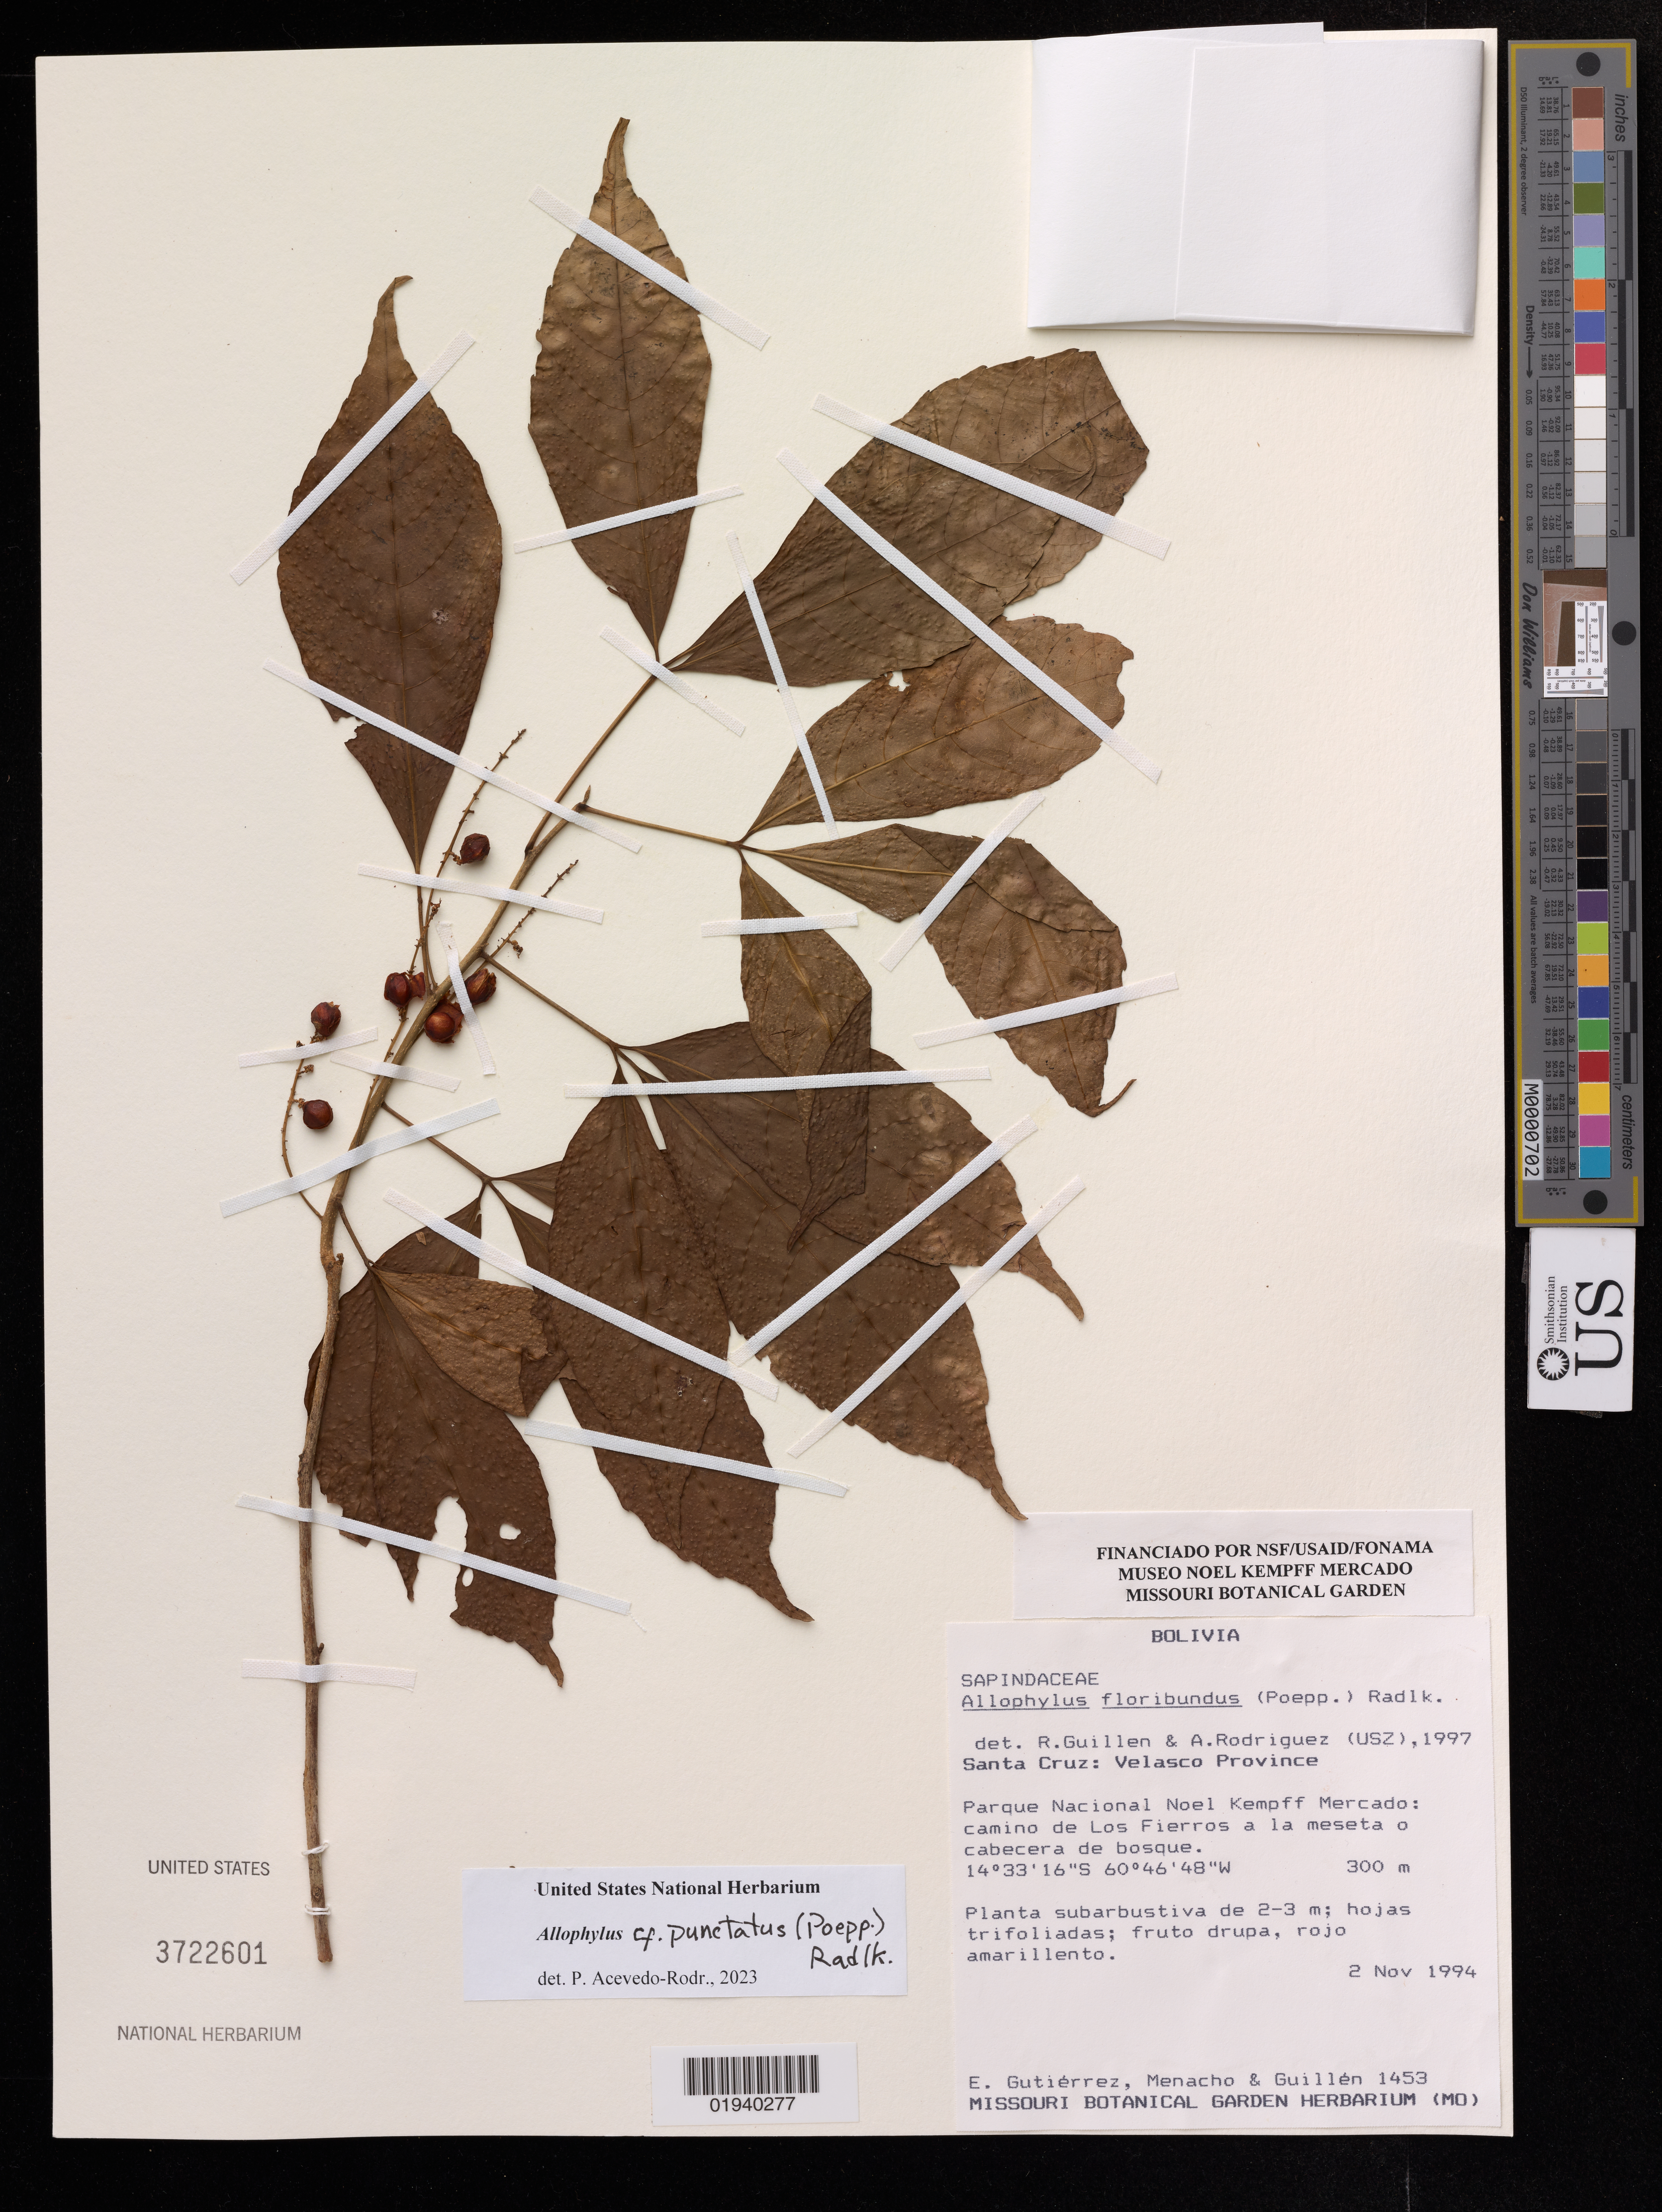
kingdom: Plantae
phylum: Tracheophyta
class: Magnoliopsida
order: Sapindales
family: Sapindaceae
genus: Allophylus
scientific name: Allophylus punctatus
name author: (Poepp.) Radlk.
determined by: Acevedo-Rodriguez, P., (US), Smithsonian Institution - National Museum of Natural History (UNITED STATES)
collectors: E. Gutiérrez, Menacho & -- Guillen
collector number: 1453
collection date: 1994-11-02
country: Bolivia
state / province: Santa Cruz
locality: Velasco Province. Parque Nacional Noel Kempff Mercado: camino de Los Fierros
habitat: A la meseta o cabecera de bosque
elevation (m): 300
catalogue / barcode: US 3722601